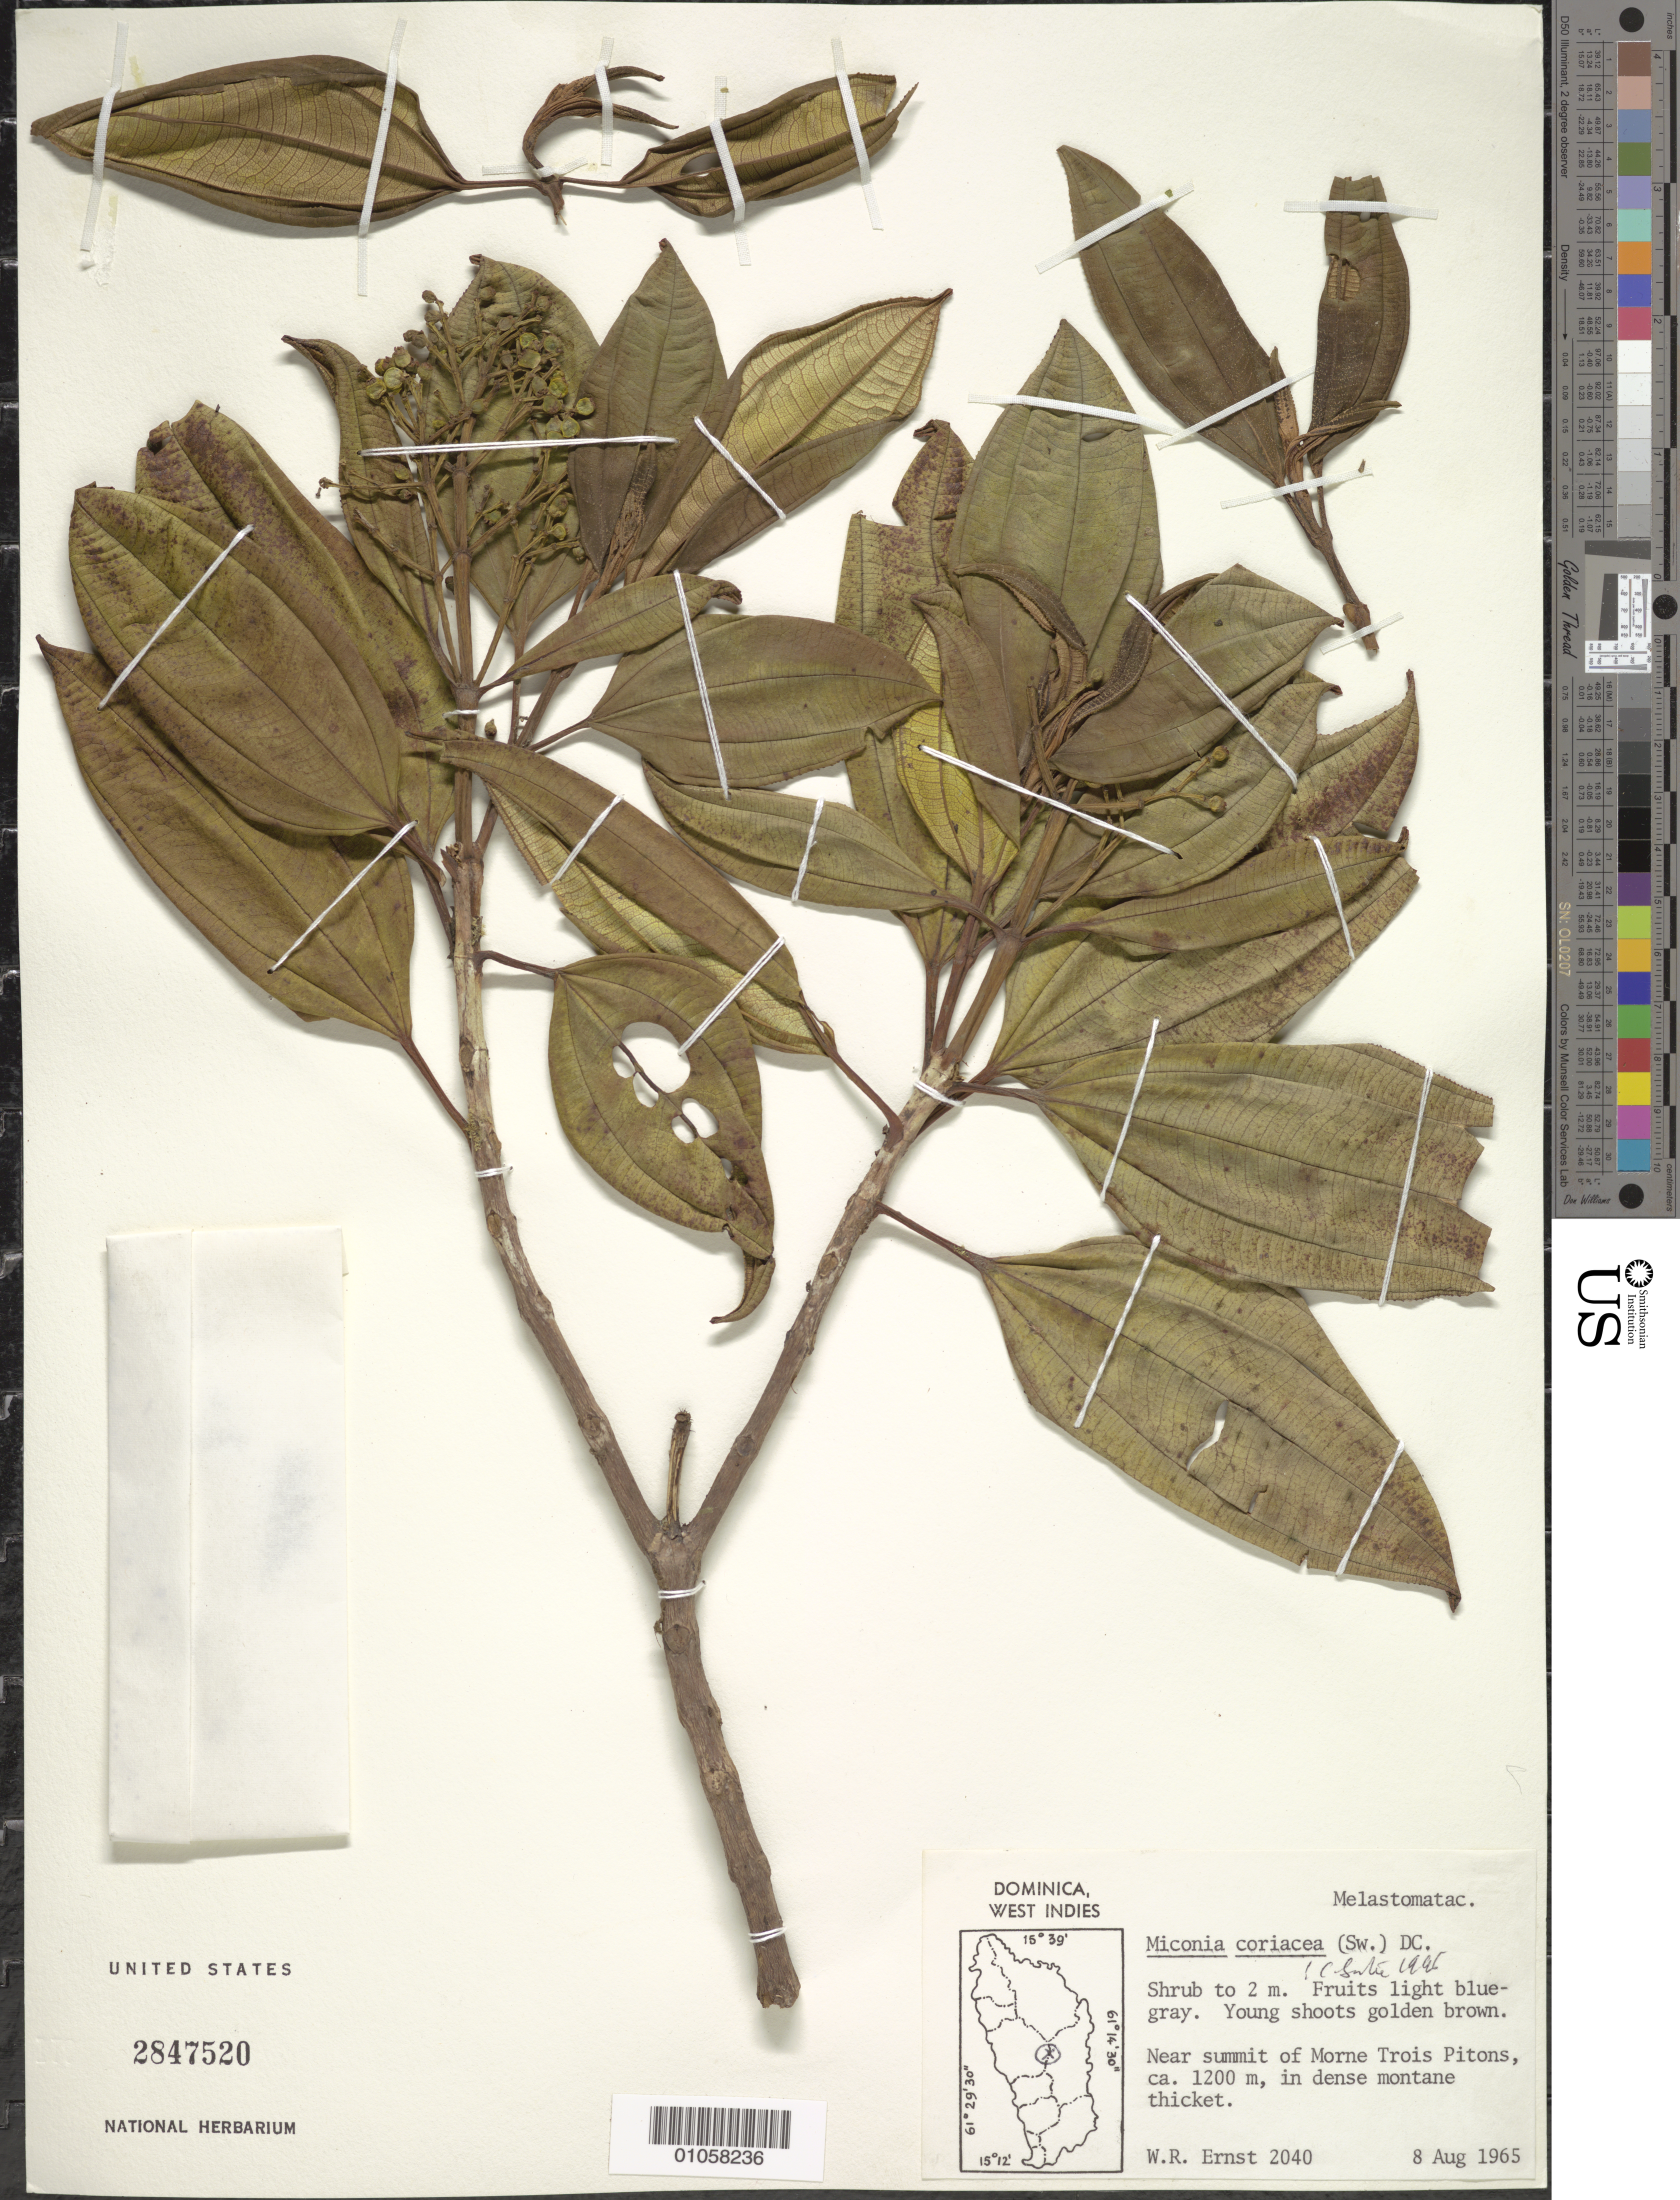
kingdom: Plantae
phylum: Tracheophyta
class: Magnoliopsida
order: Myrtales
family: Melastomataceae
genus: Miconia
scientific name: Miconia coriacea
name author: (Sw.) DC.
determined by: Sastre, C. H. L.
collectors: W. R. Ernst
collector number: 2040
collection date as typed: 08 Aug 1965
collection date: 1965-08-08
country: Dominica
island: Dominica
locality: Morne Trois pitons, near summit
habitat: In dense montane thicket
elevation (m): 1200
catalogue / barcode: US 2847520